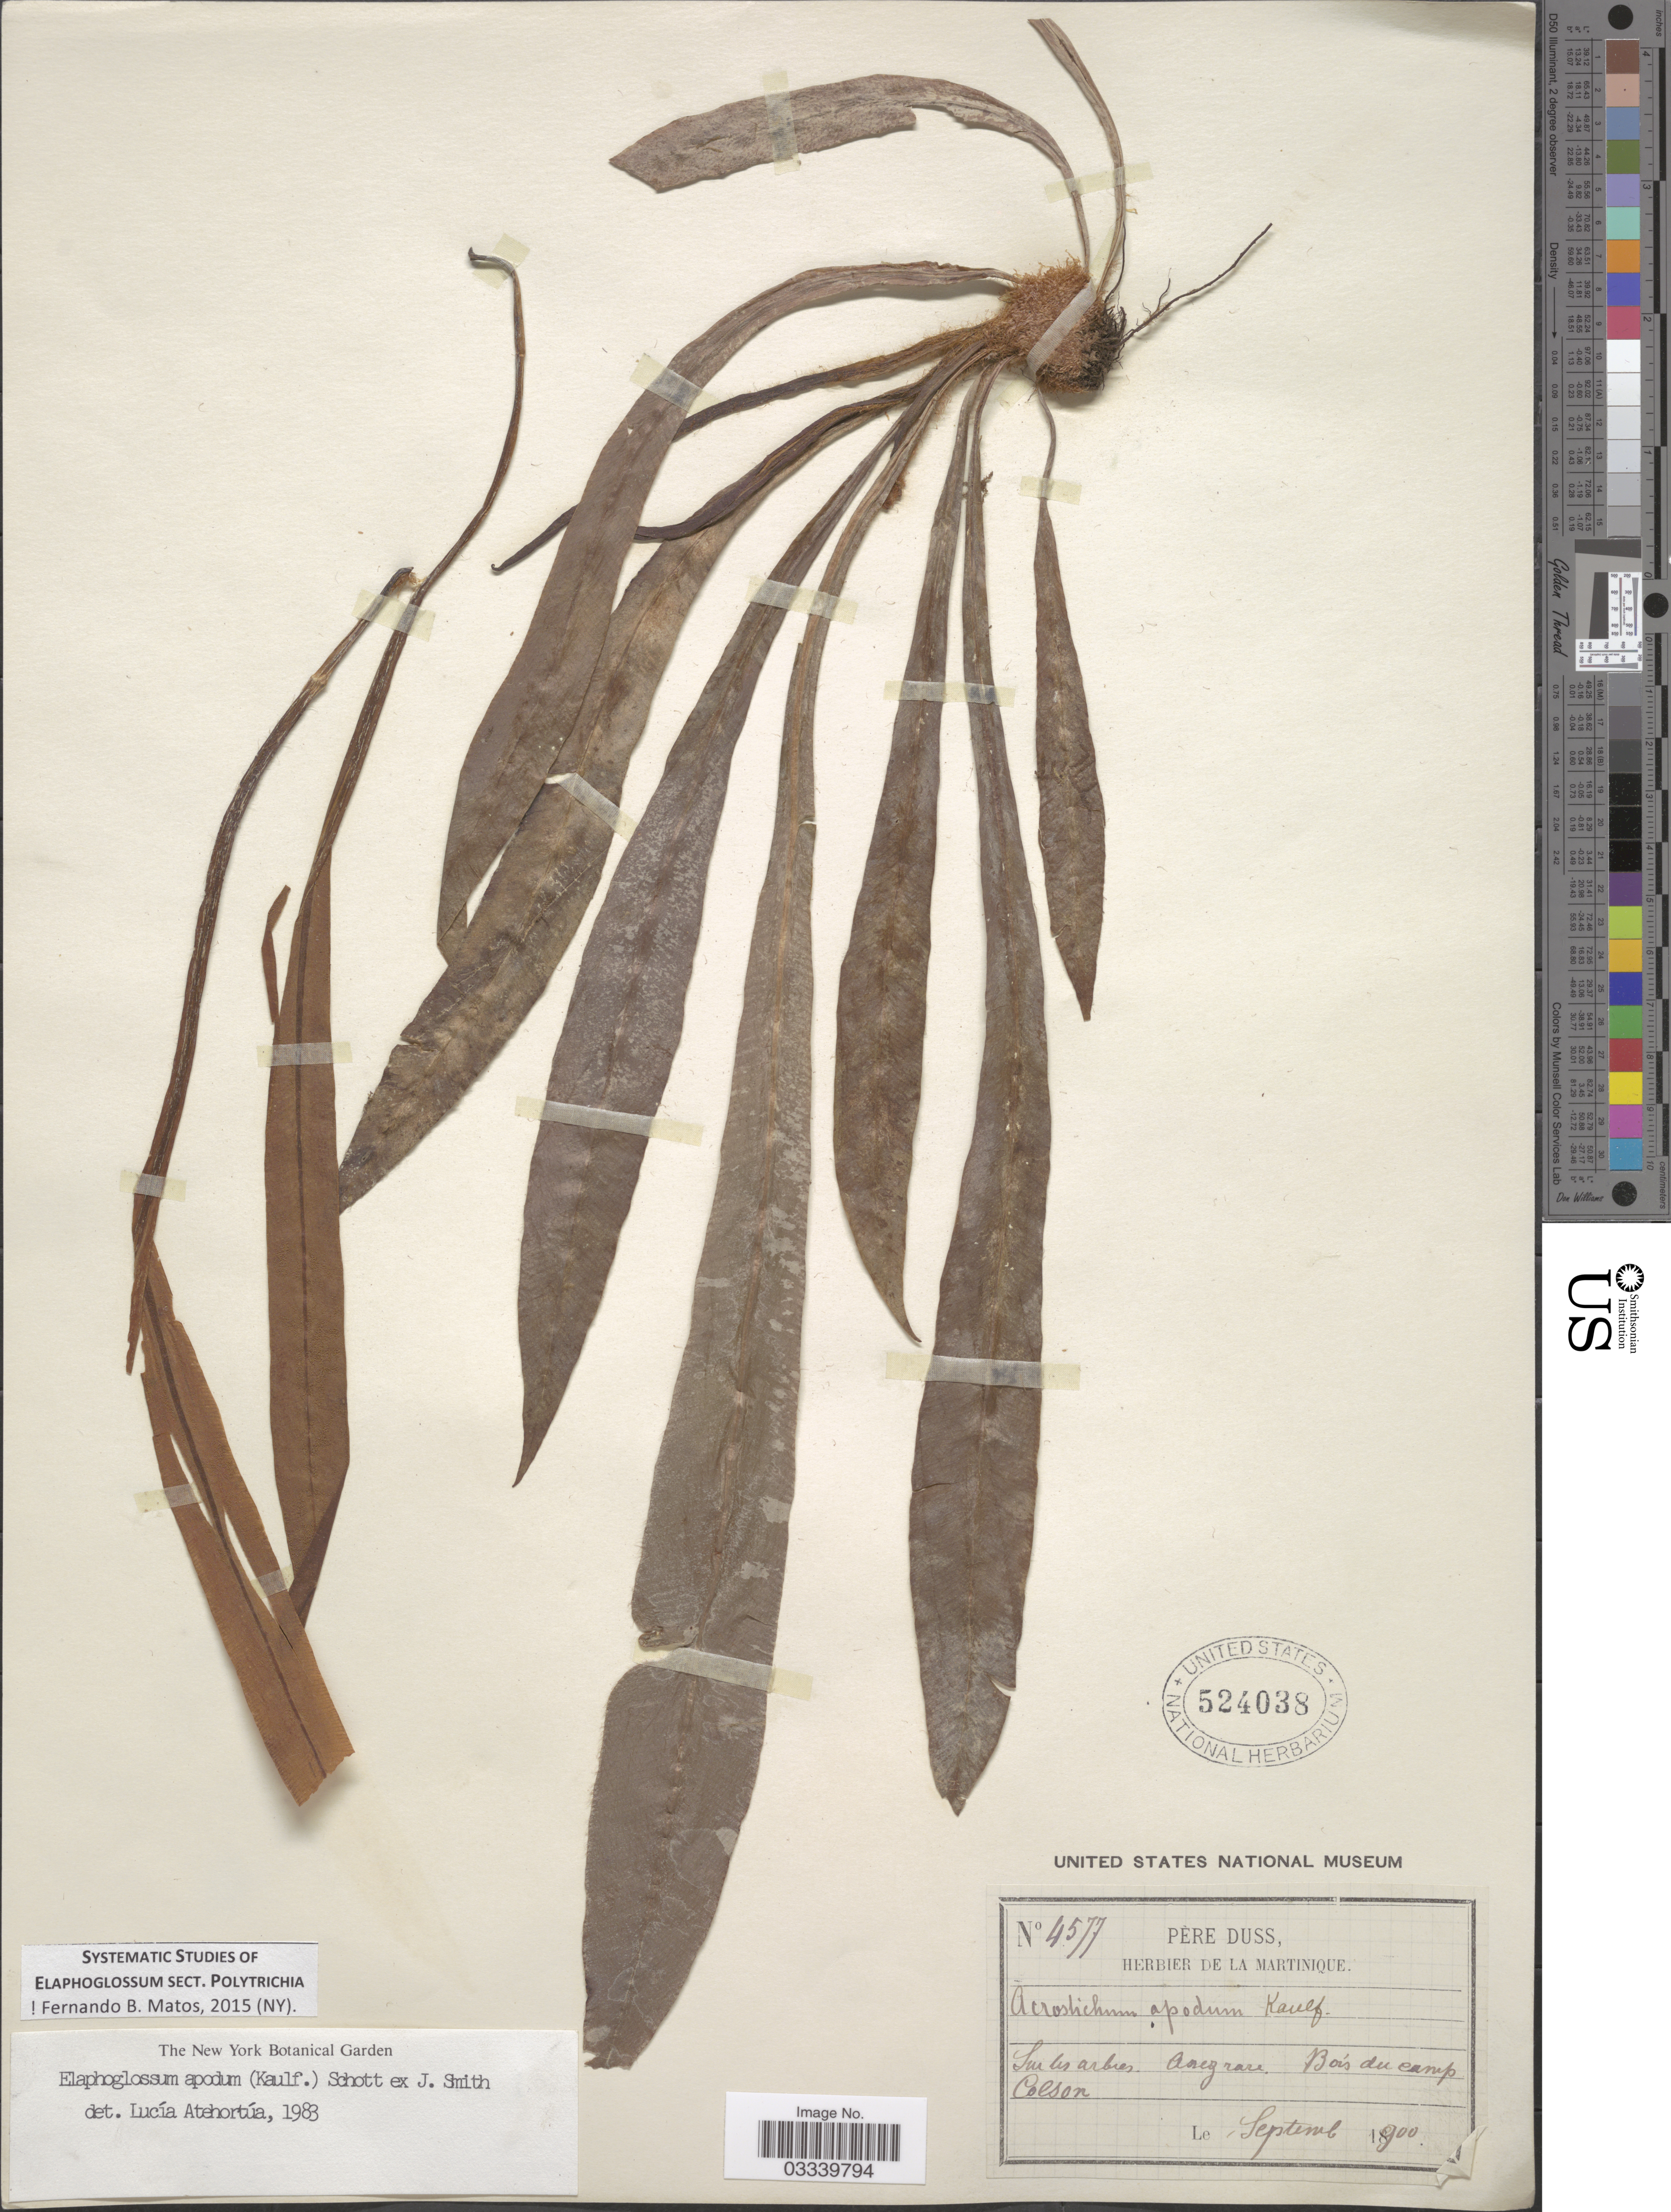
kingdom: Plantae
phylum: Tracheophyta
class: Polypodiopsida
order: Polypodiales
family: Dryopteridaceae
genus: Elaphoglossum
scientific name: Elaphoglossum apodum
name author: (Kaulf.) Schott ex J. Sm.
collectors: Père Duss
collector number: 4577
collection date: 1900-09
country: Martinique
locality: Boís du camp Colson.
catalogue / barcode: US 524038